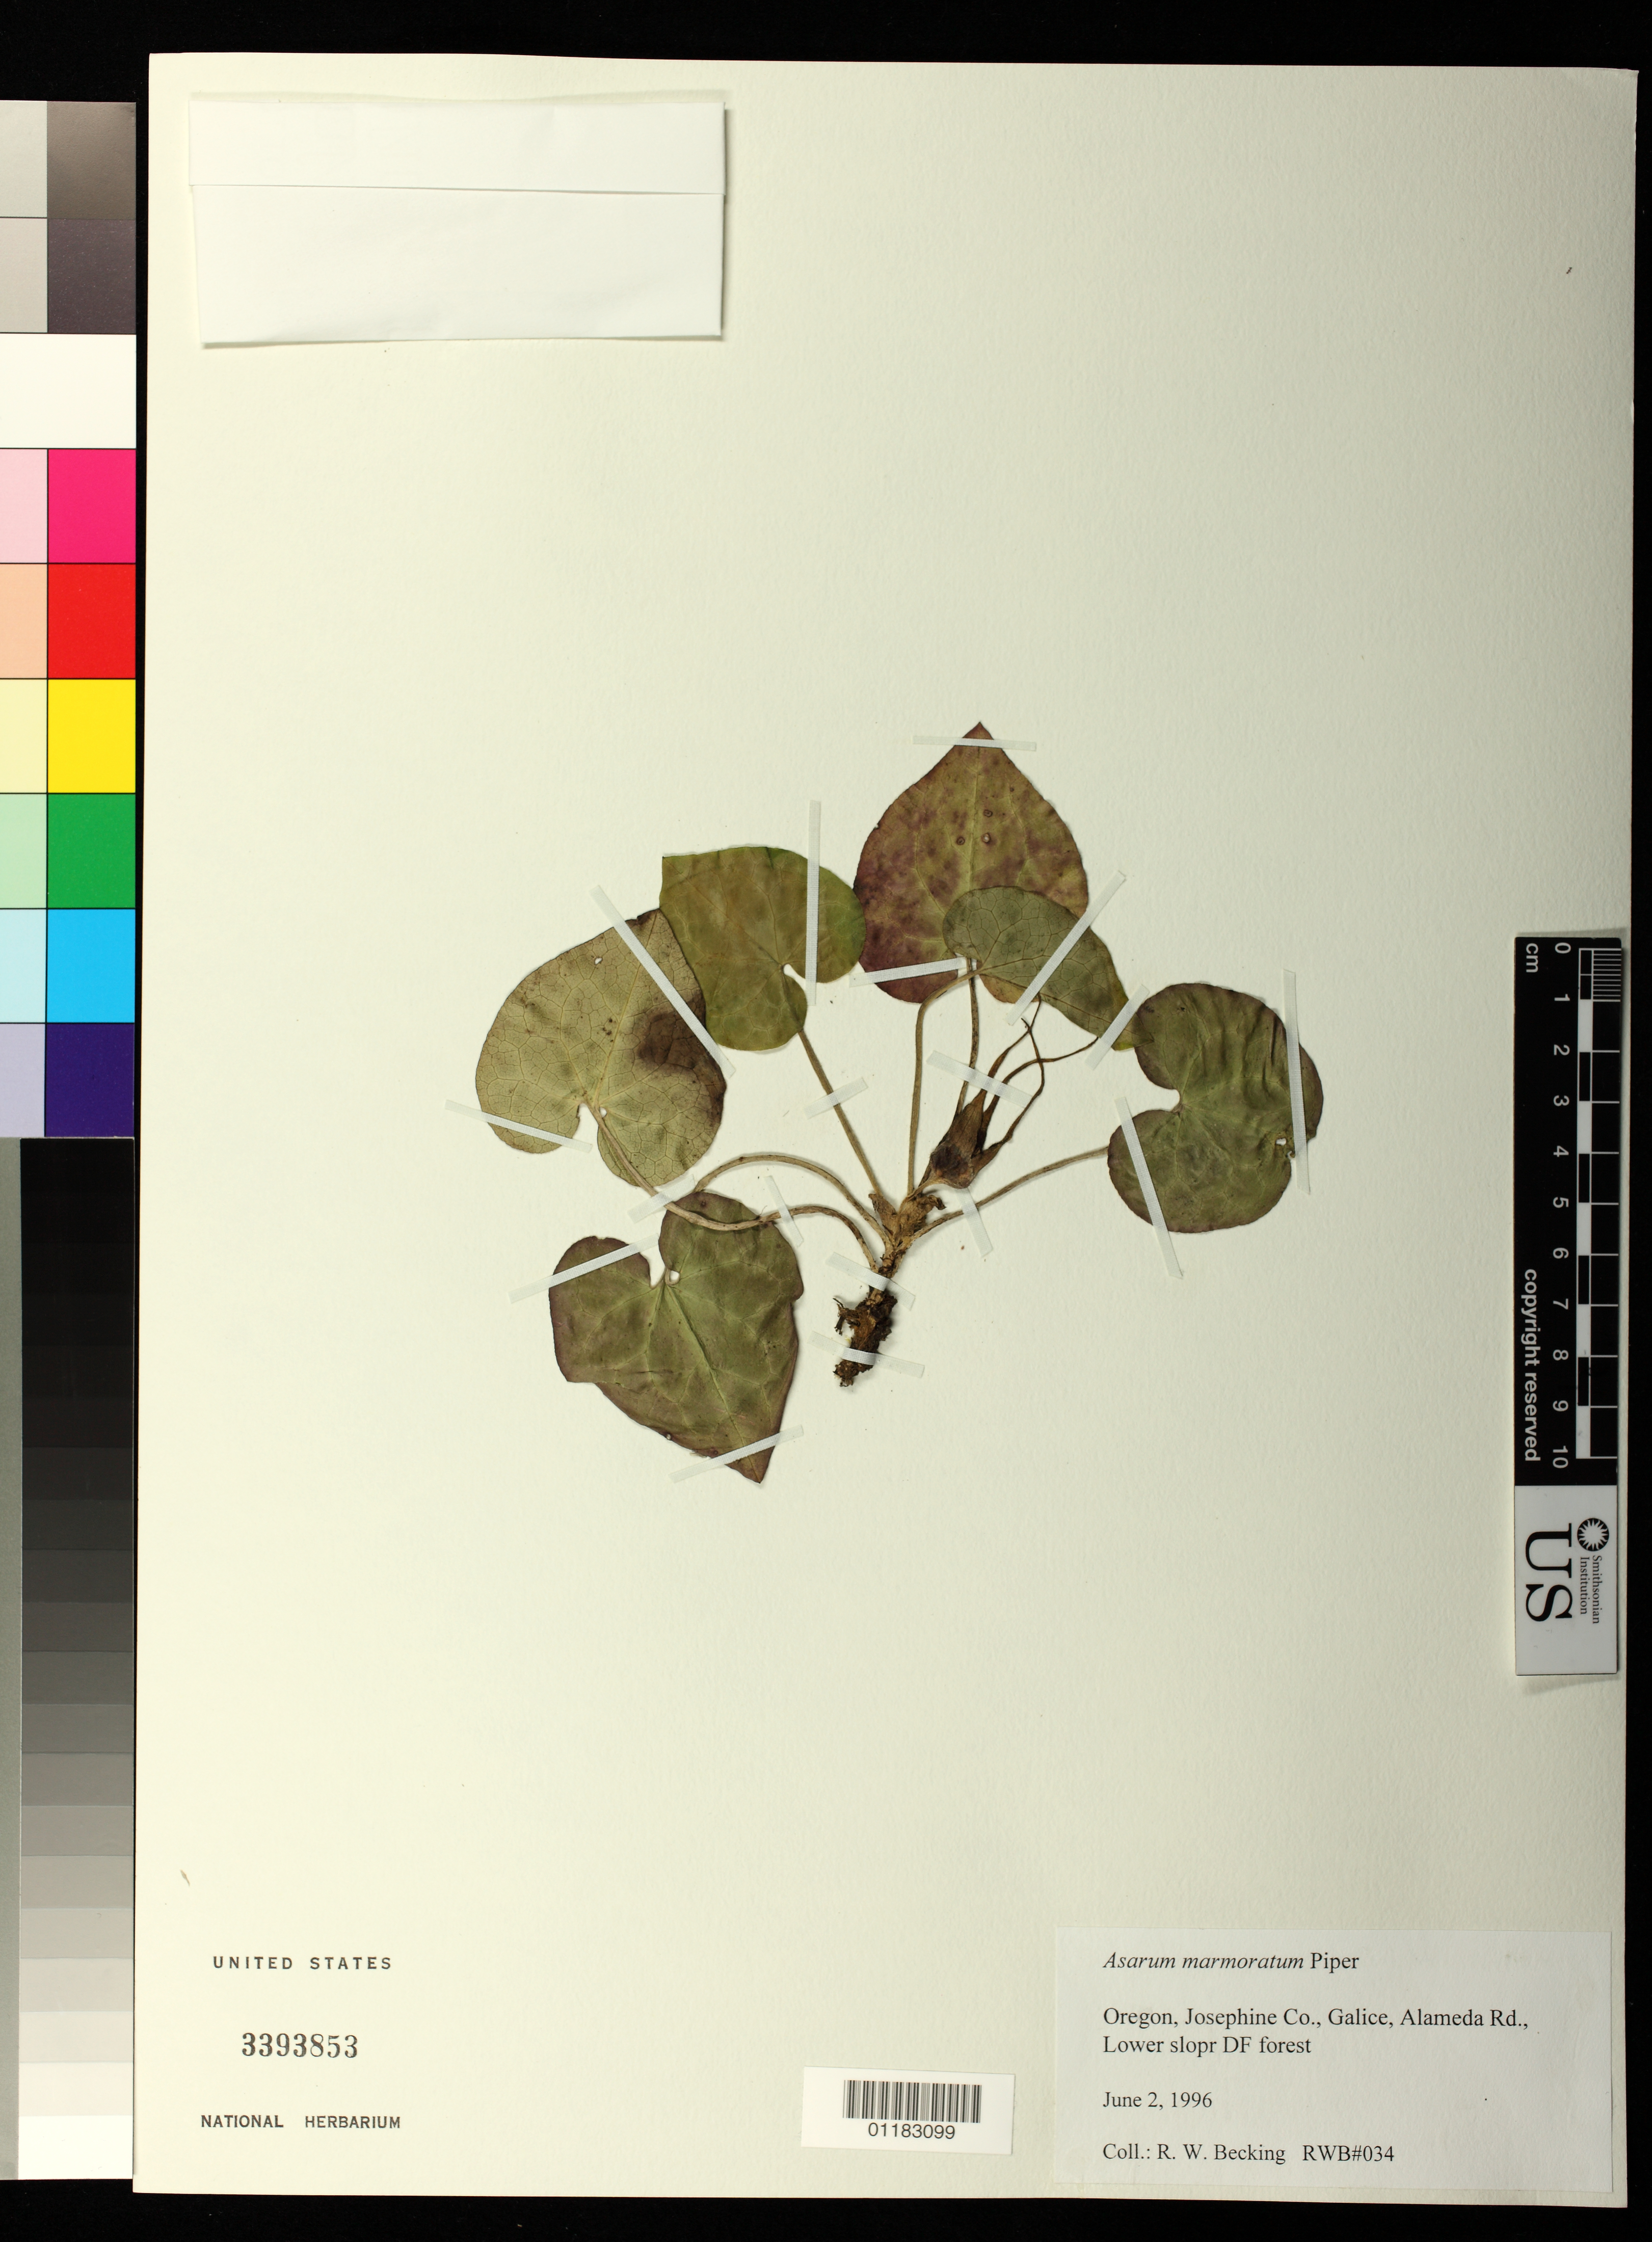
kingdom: Plantae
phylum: Tracheophyta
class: Magnoliopsida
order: Piperales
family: Aristolochiaceae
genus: Asarum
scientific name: Asarum marmoratum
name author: Piper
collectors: R. Becking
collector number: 34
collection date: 1996-06-02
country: United States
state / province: Oregon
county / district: Josephine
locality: Josephine County, Galice, Alameda Rd., Lower slope DF forest.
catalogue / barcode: US 3393853